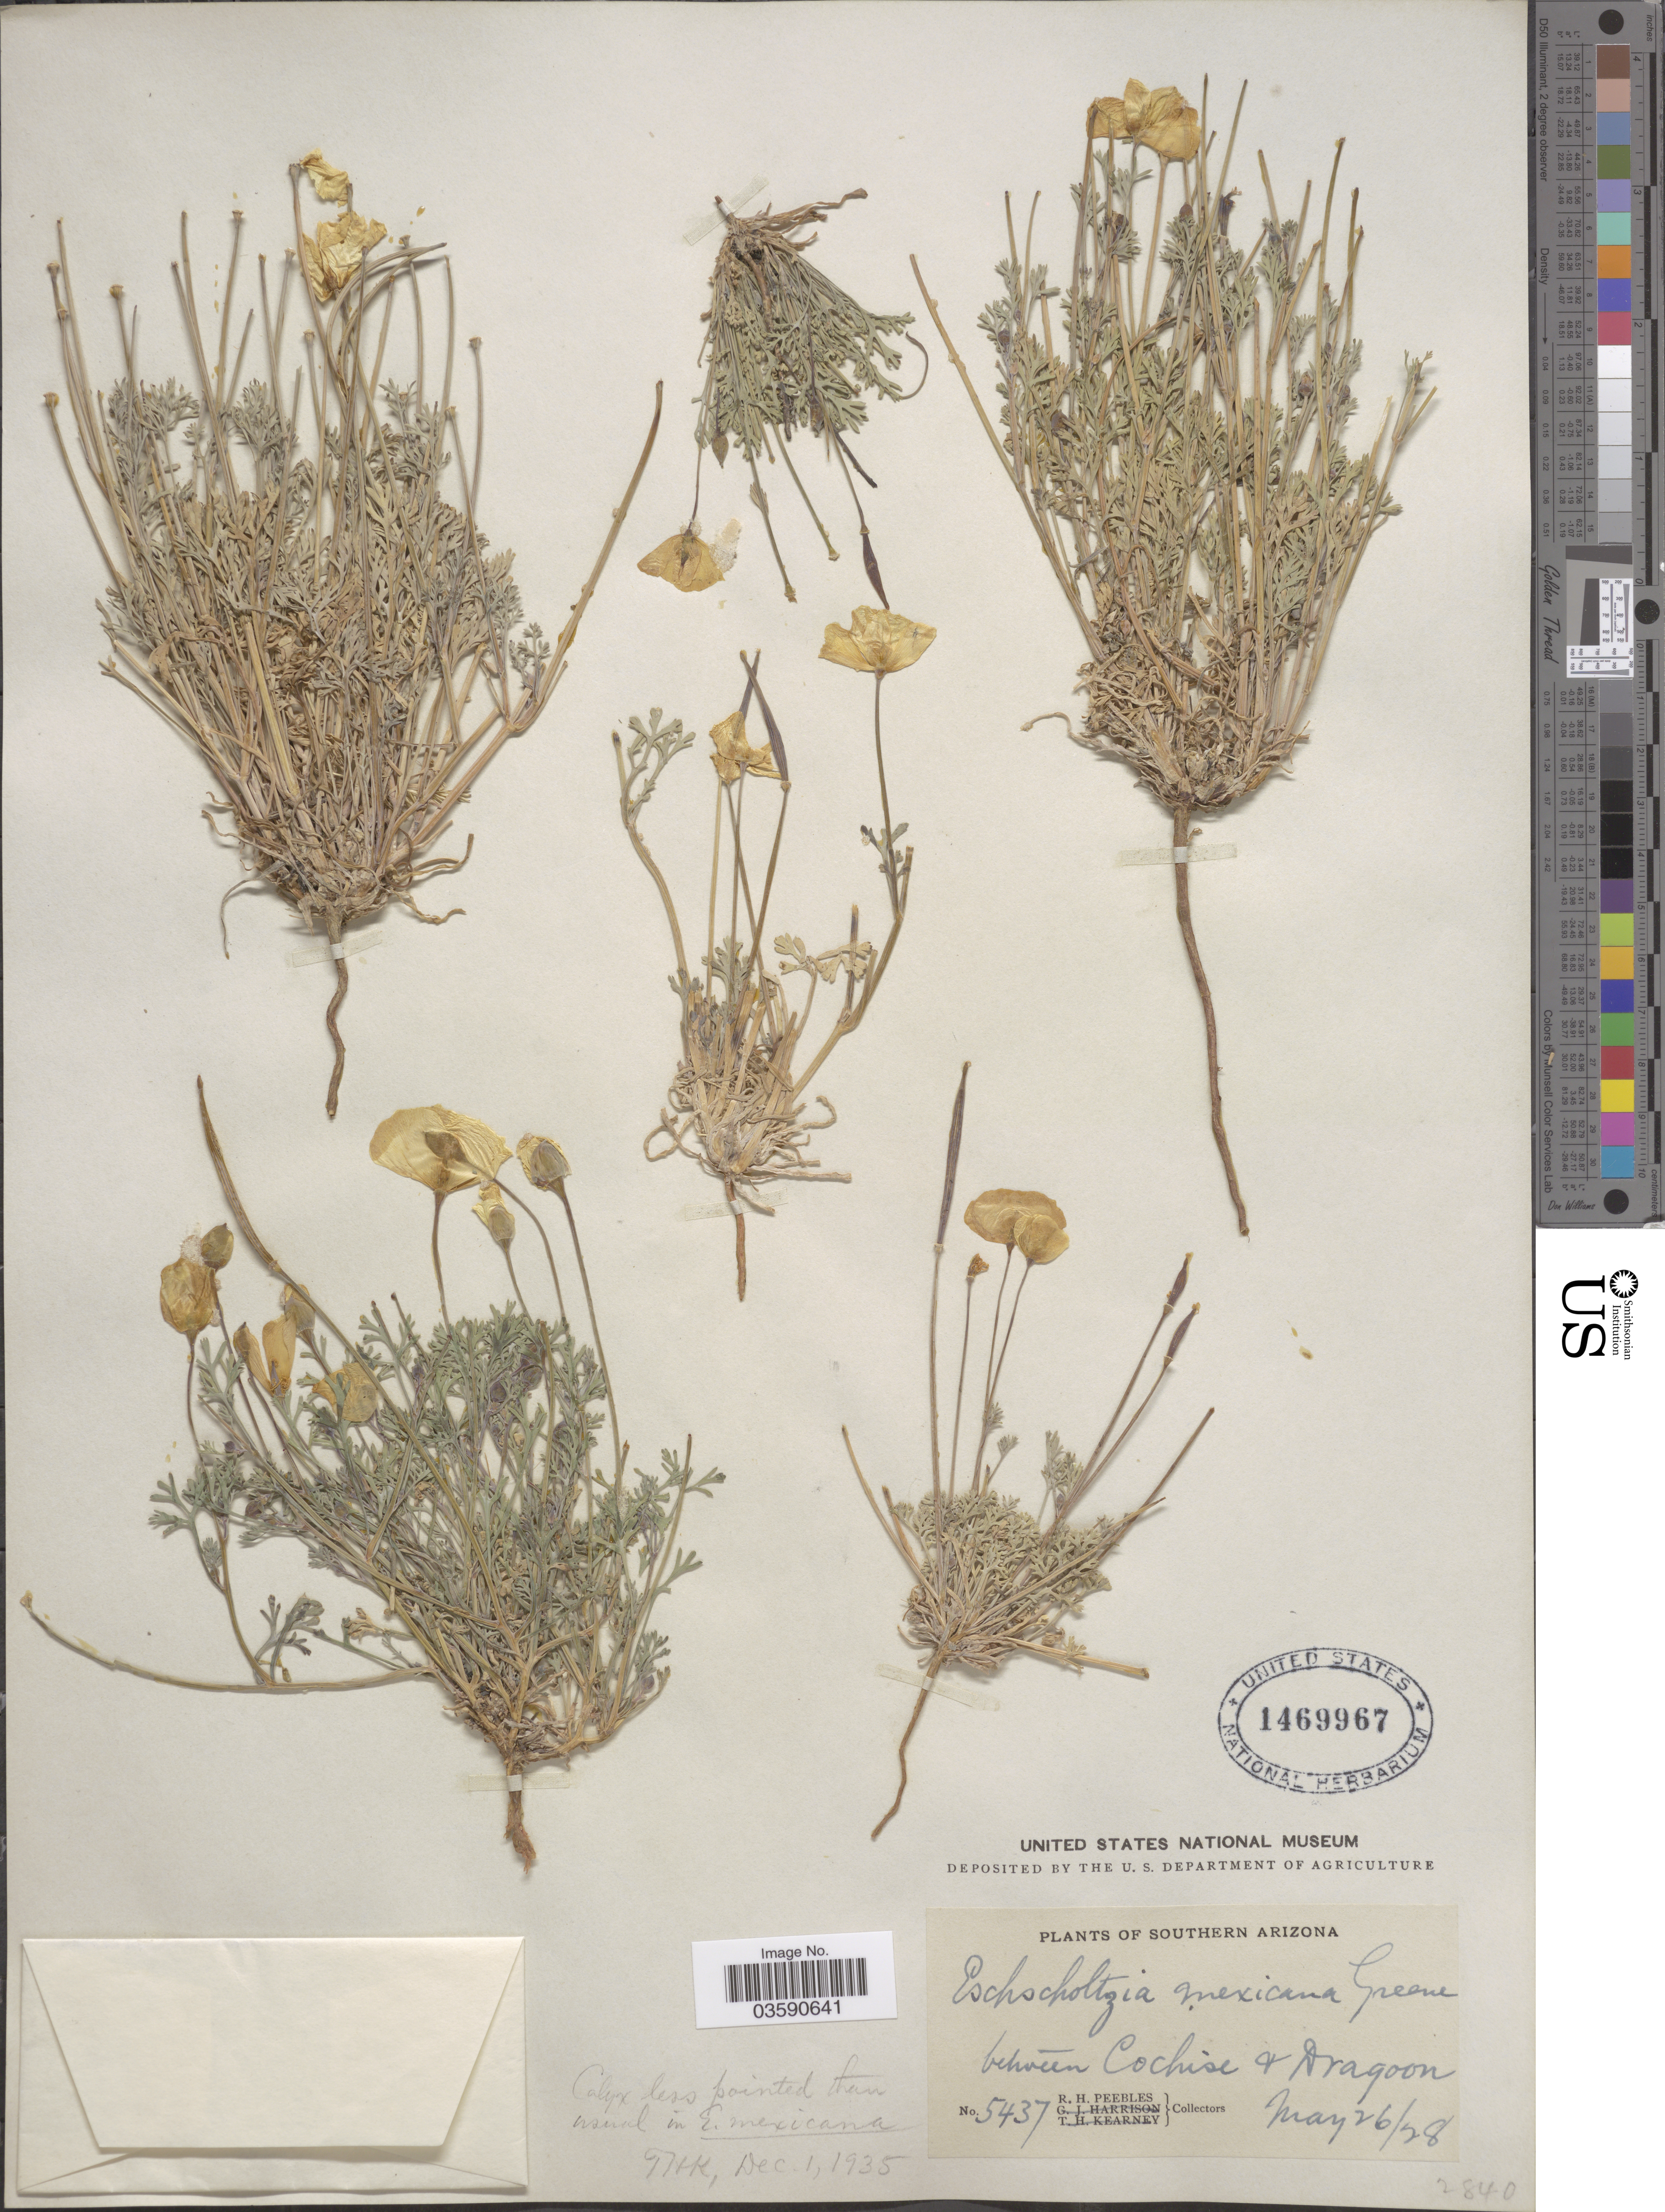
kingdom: Plantae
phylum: Tracheophyta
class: Magnoliopsida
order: Ranunculales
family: Papaveraceae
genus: Eschscholzia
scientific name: Eschscholzia mexicana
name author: Greene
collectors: R. H. Peebles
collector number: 5437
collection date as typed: Transcribed d/m/y: 26/5/28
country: United States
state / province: Arizona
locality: Southern Arizona. Between Cochise & Dragoon.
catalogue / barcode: US 1469967